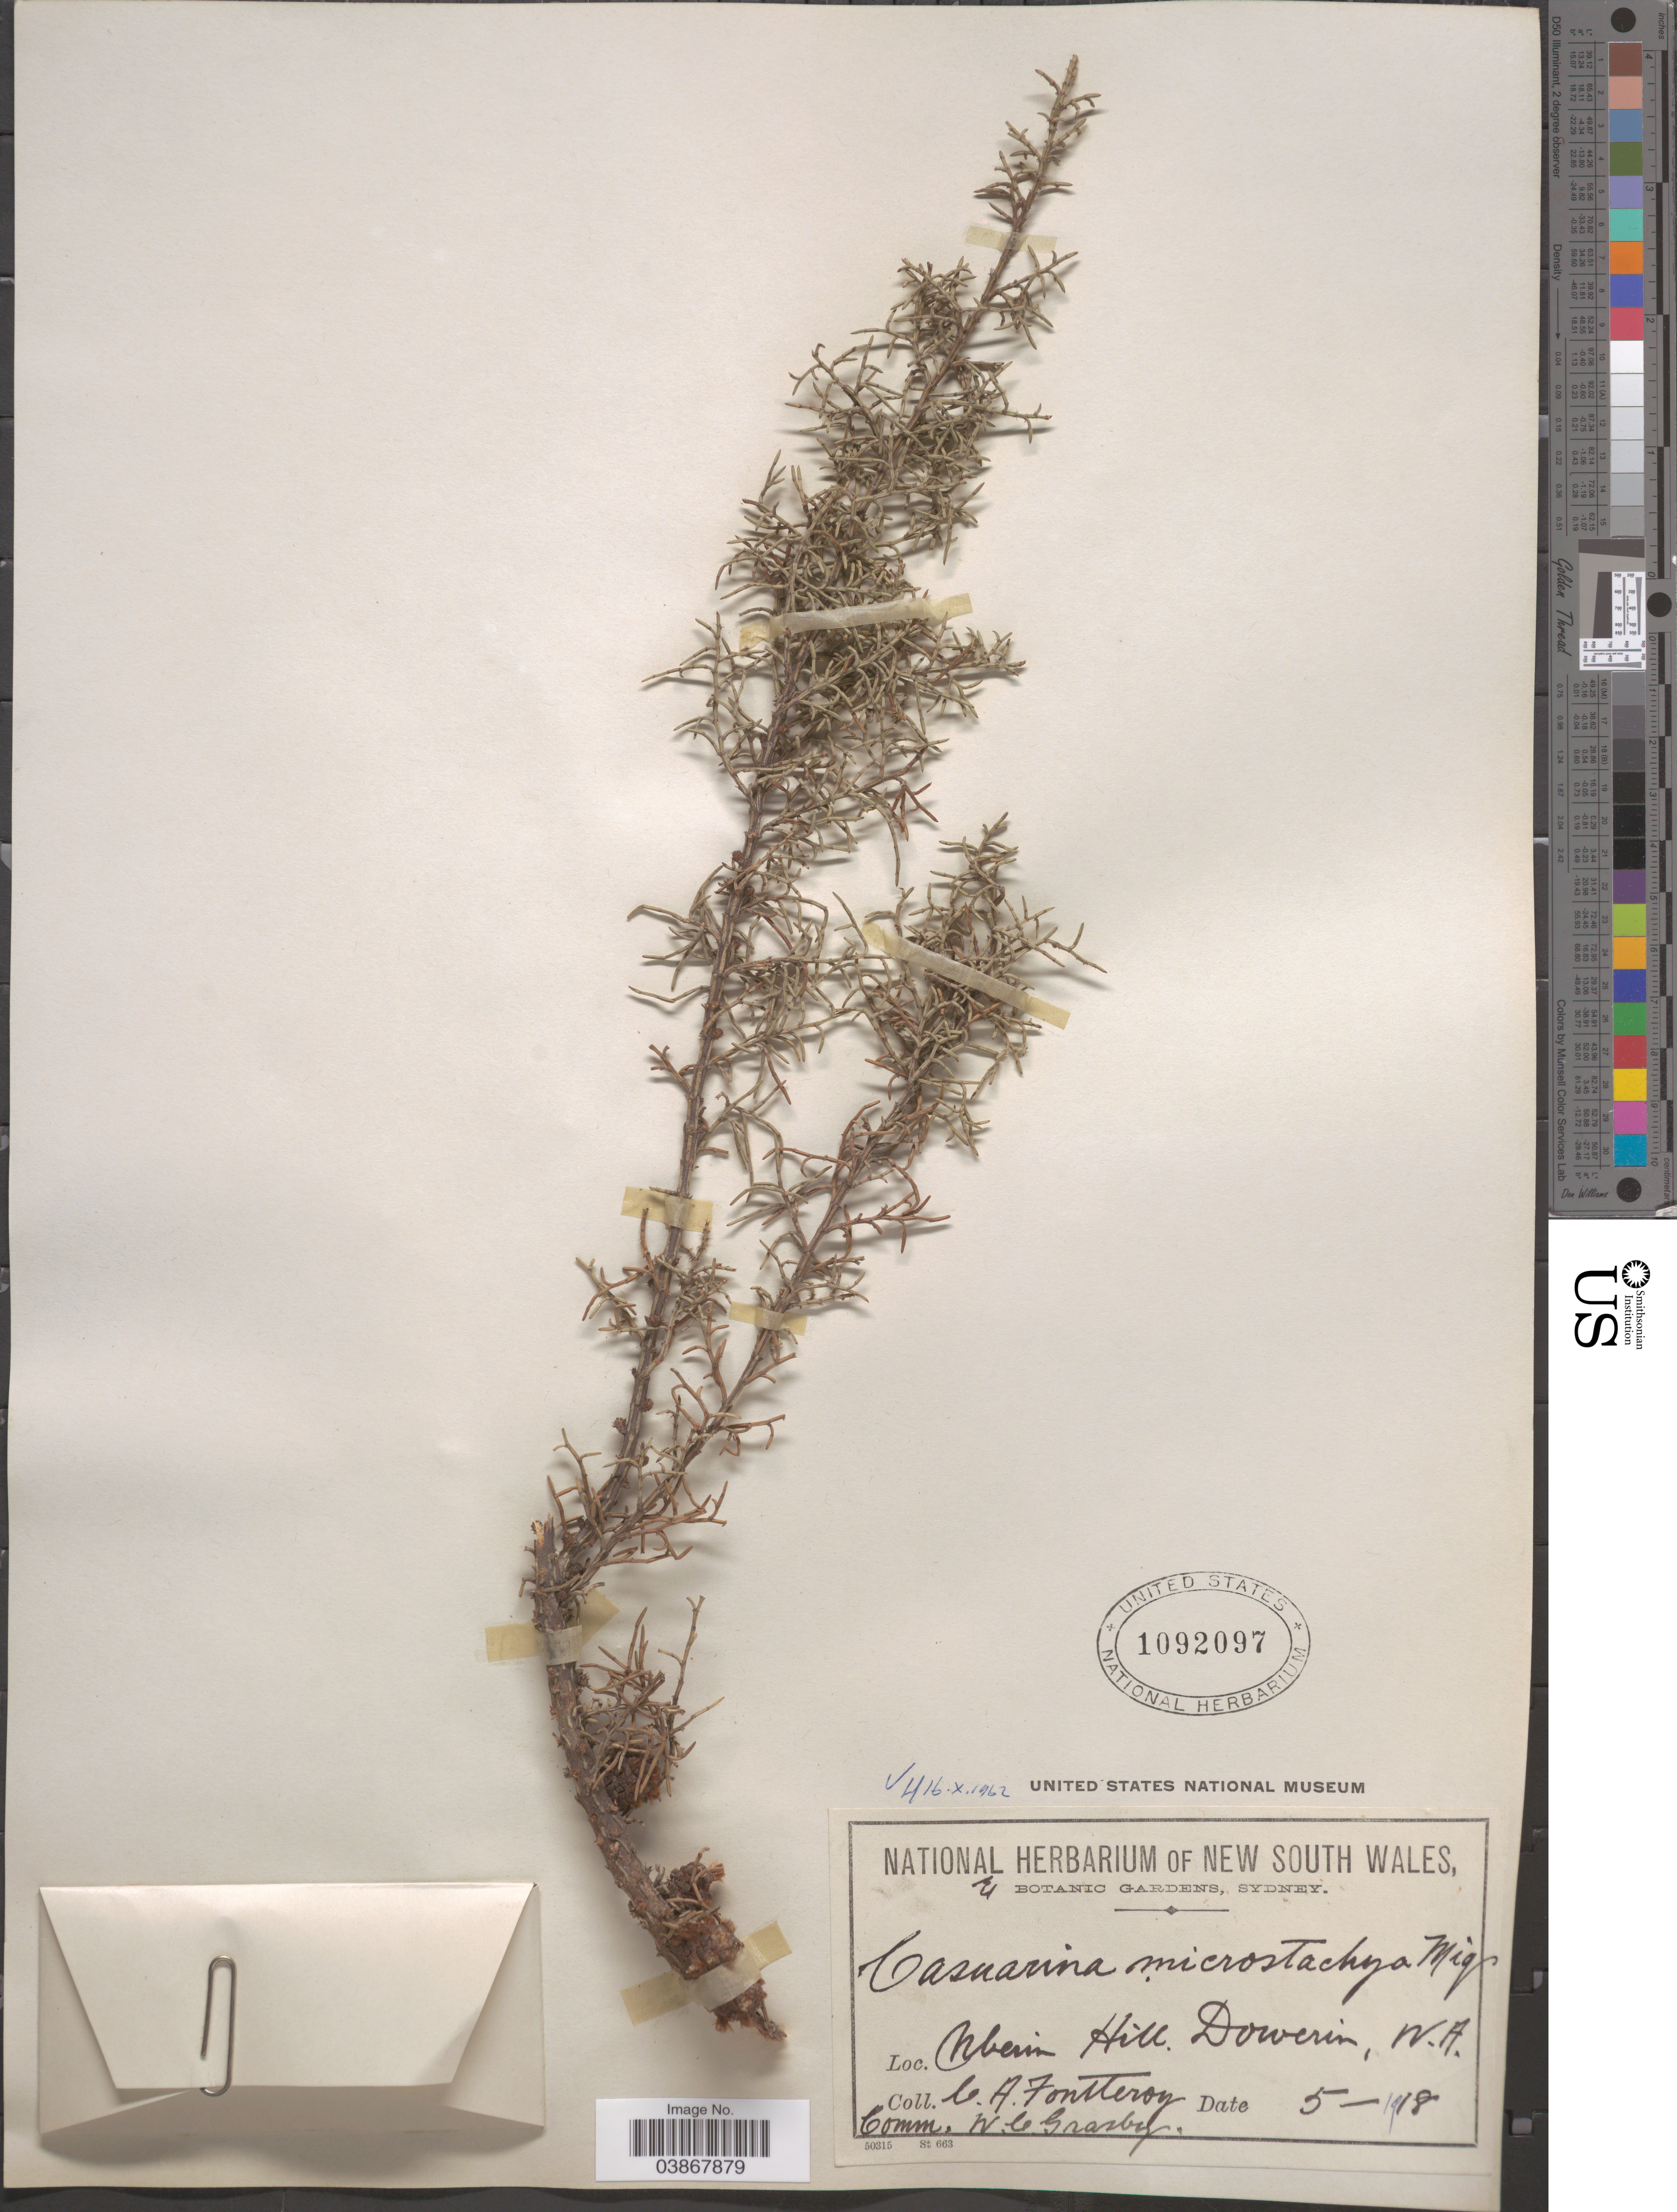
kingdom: Plantae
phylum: Tracheophyta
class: Magnoliopsida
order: Fagales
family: Casuarinaceae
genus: Casuarina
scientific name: Casuarina microstachya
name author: Miq.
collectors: C. A. Fontleroy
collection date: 1918-05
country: Australia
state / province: Western Australia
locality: Uberin Hill. Dowerin.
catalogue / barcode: US 1092097